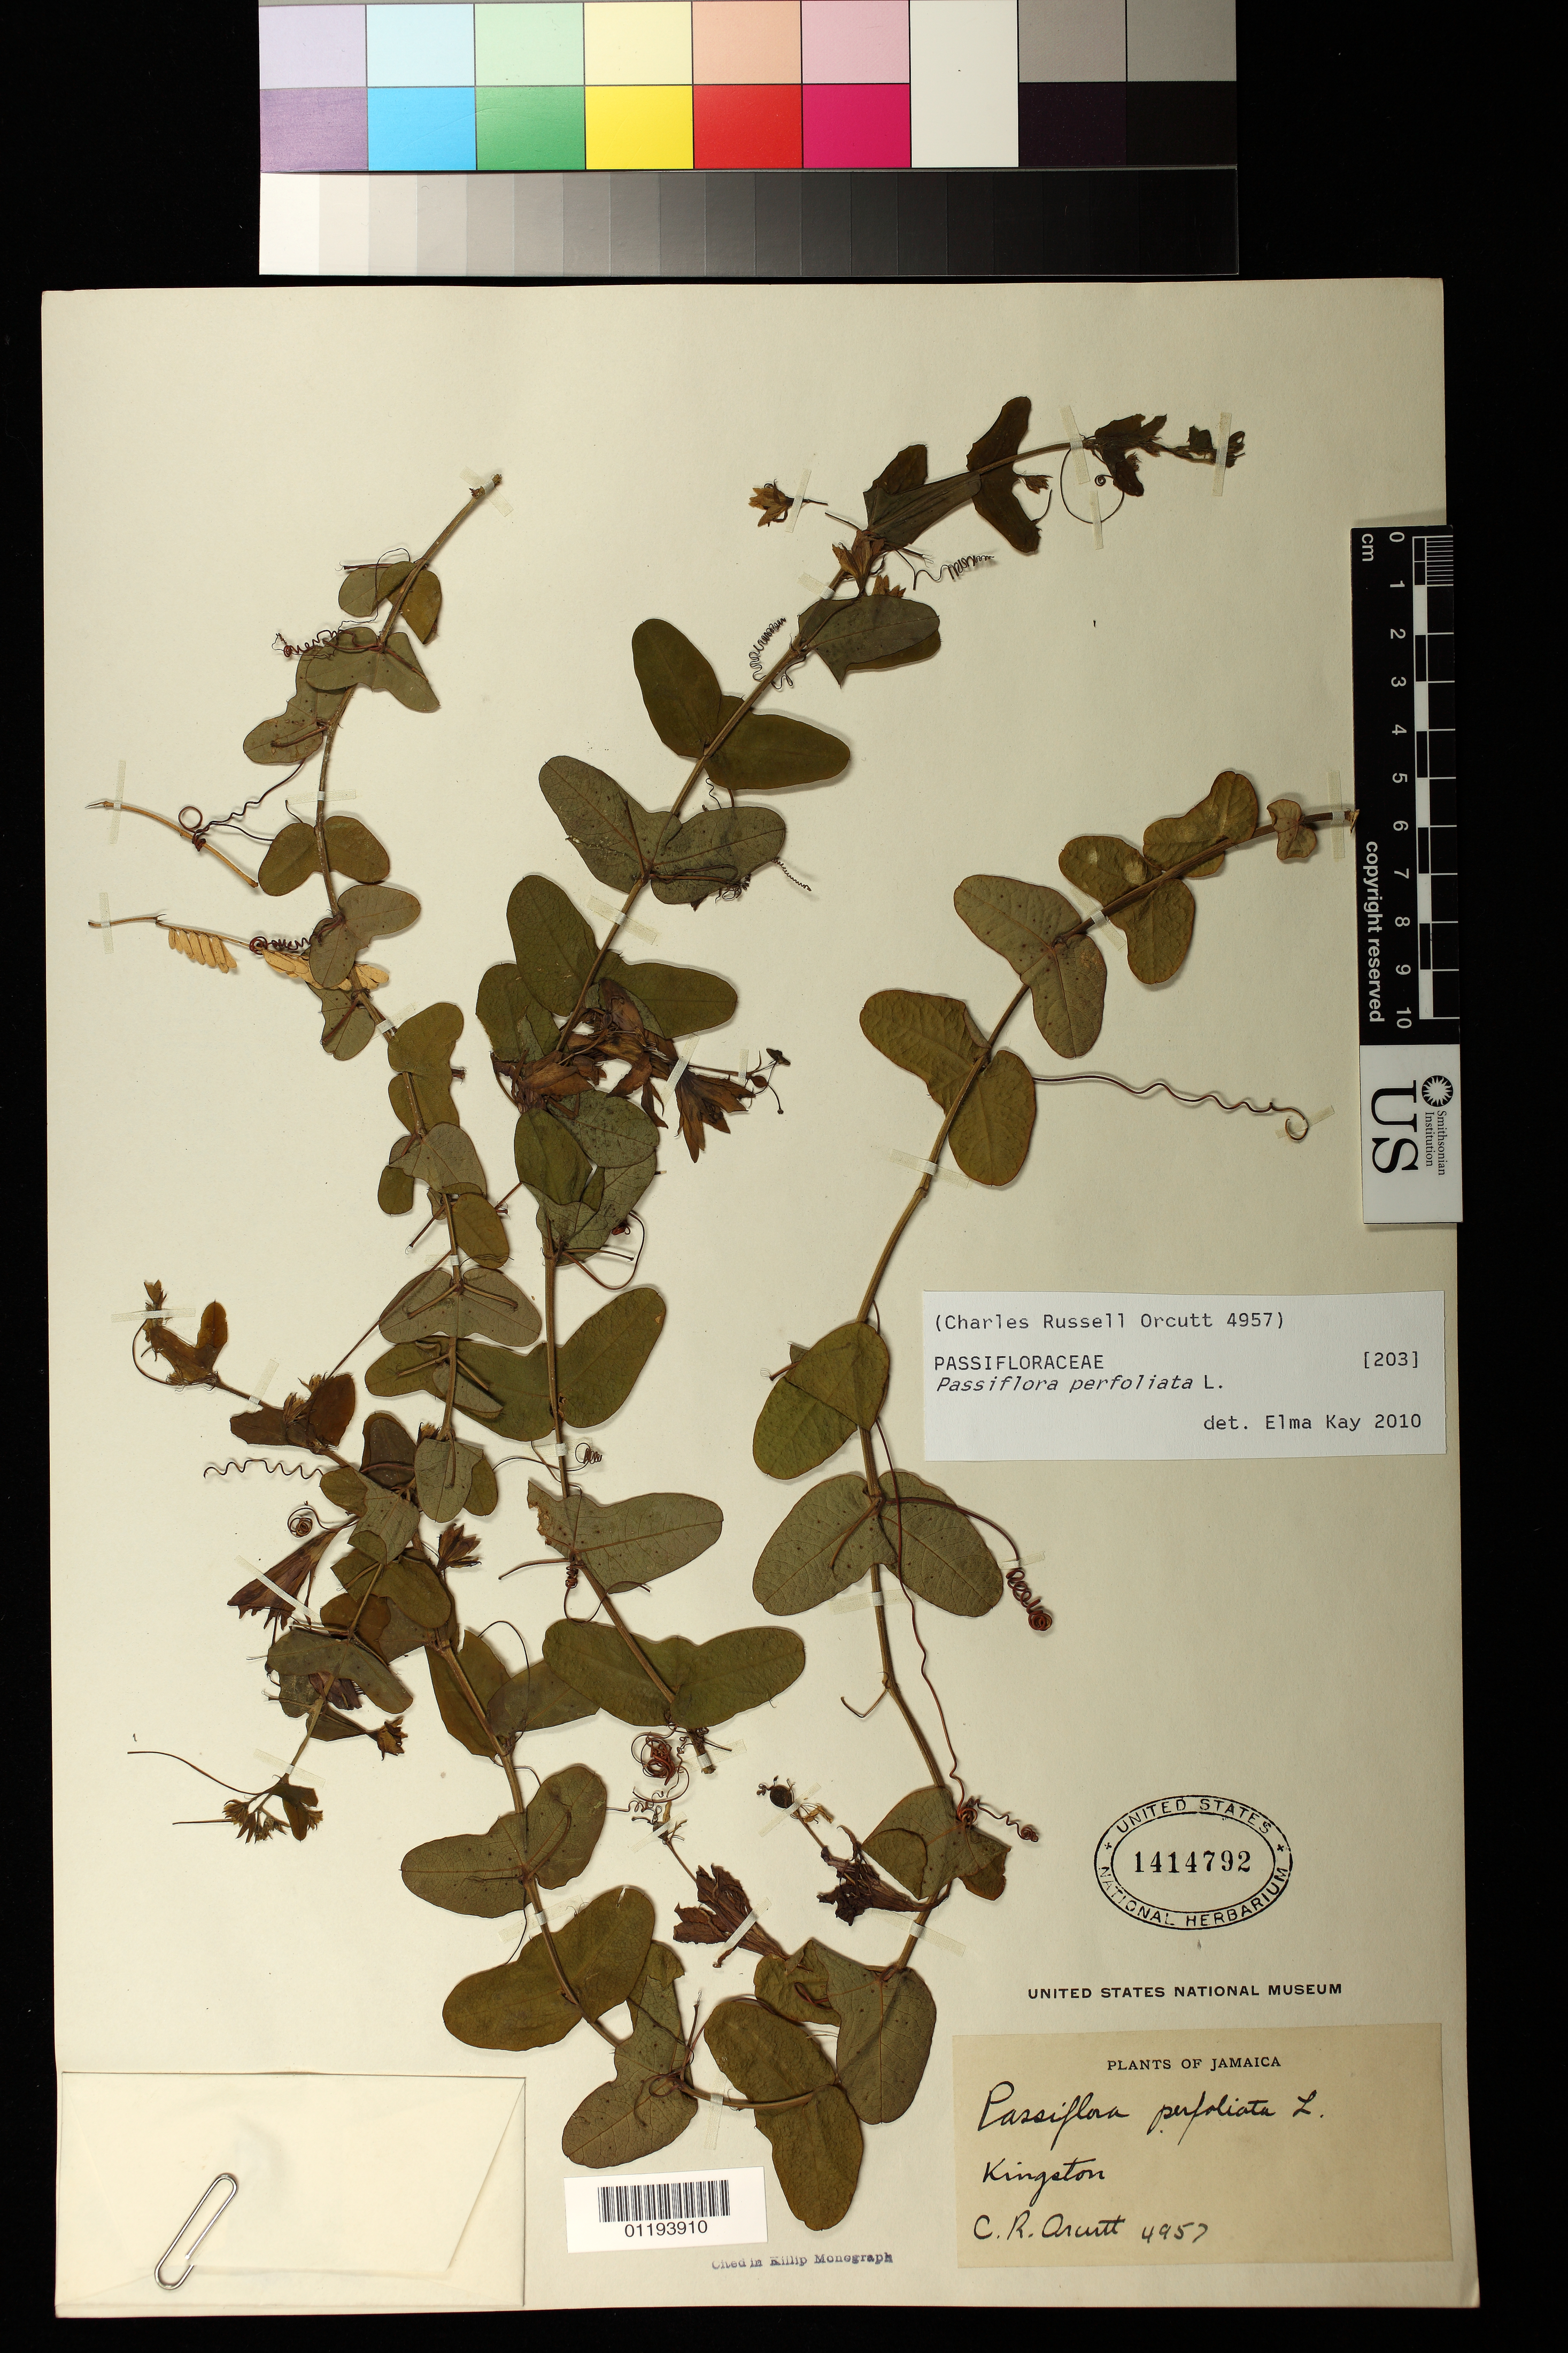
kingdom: Plantae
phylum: Tracheophyta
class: Magnoliopsida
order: Malpighiales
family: Passifloraceae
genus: Passiflora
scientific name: Passiflora perfoliata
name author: L.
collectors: C. R. Orcutt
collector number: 4957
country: Jamaica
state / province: Kingston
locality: Kingston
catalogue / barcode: US 1414792